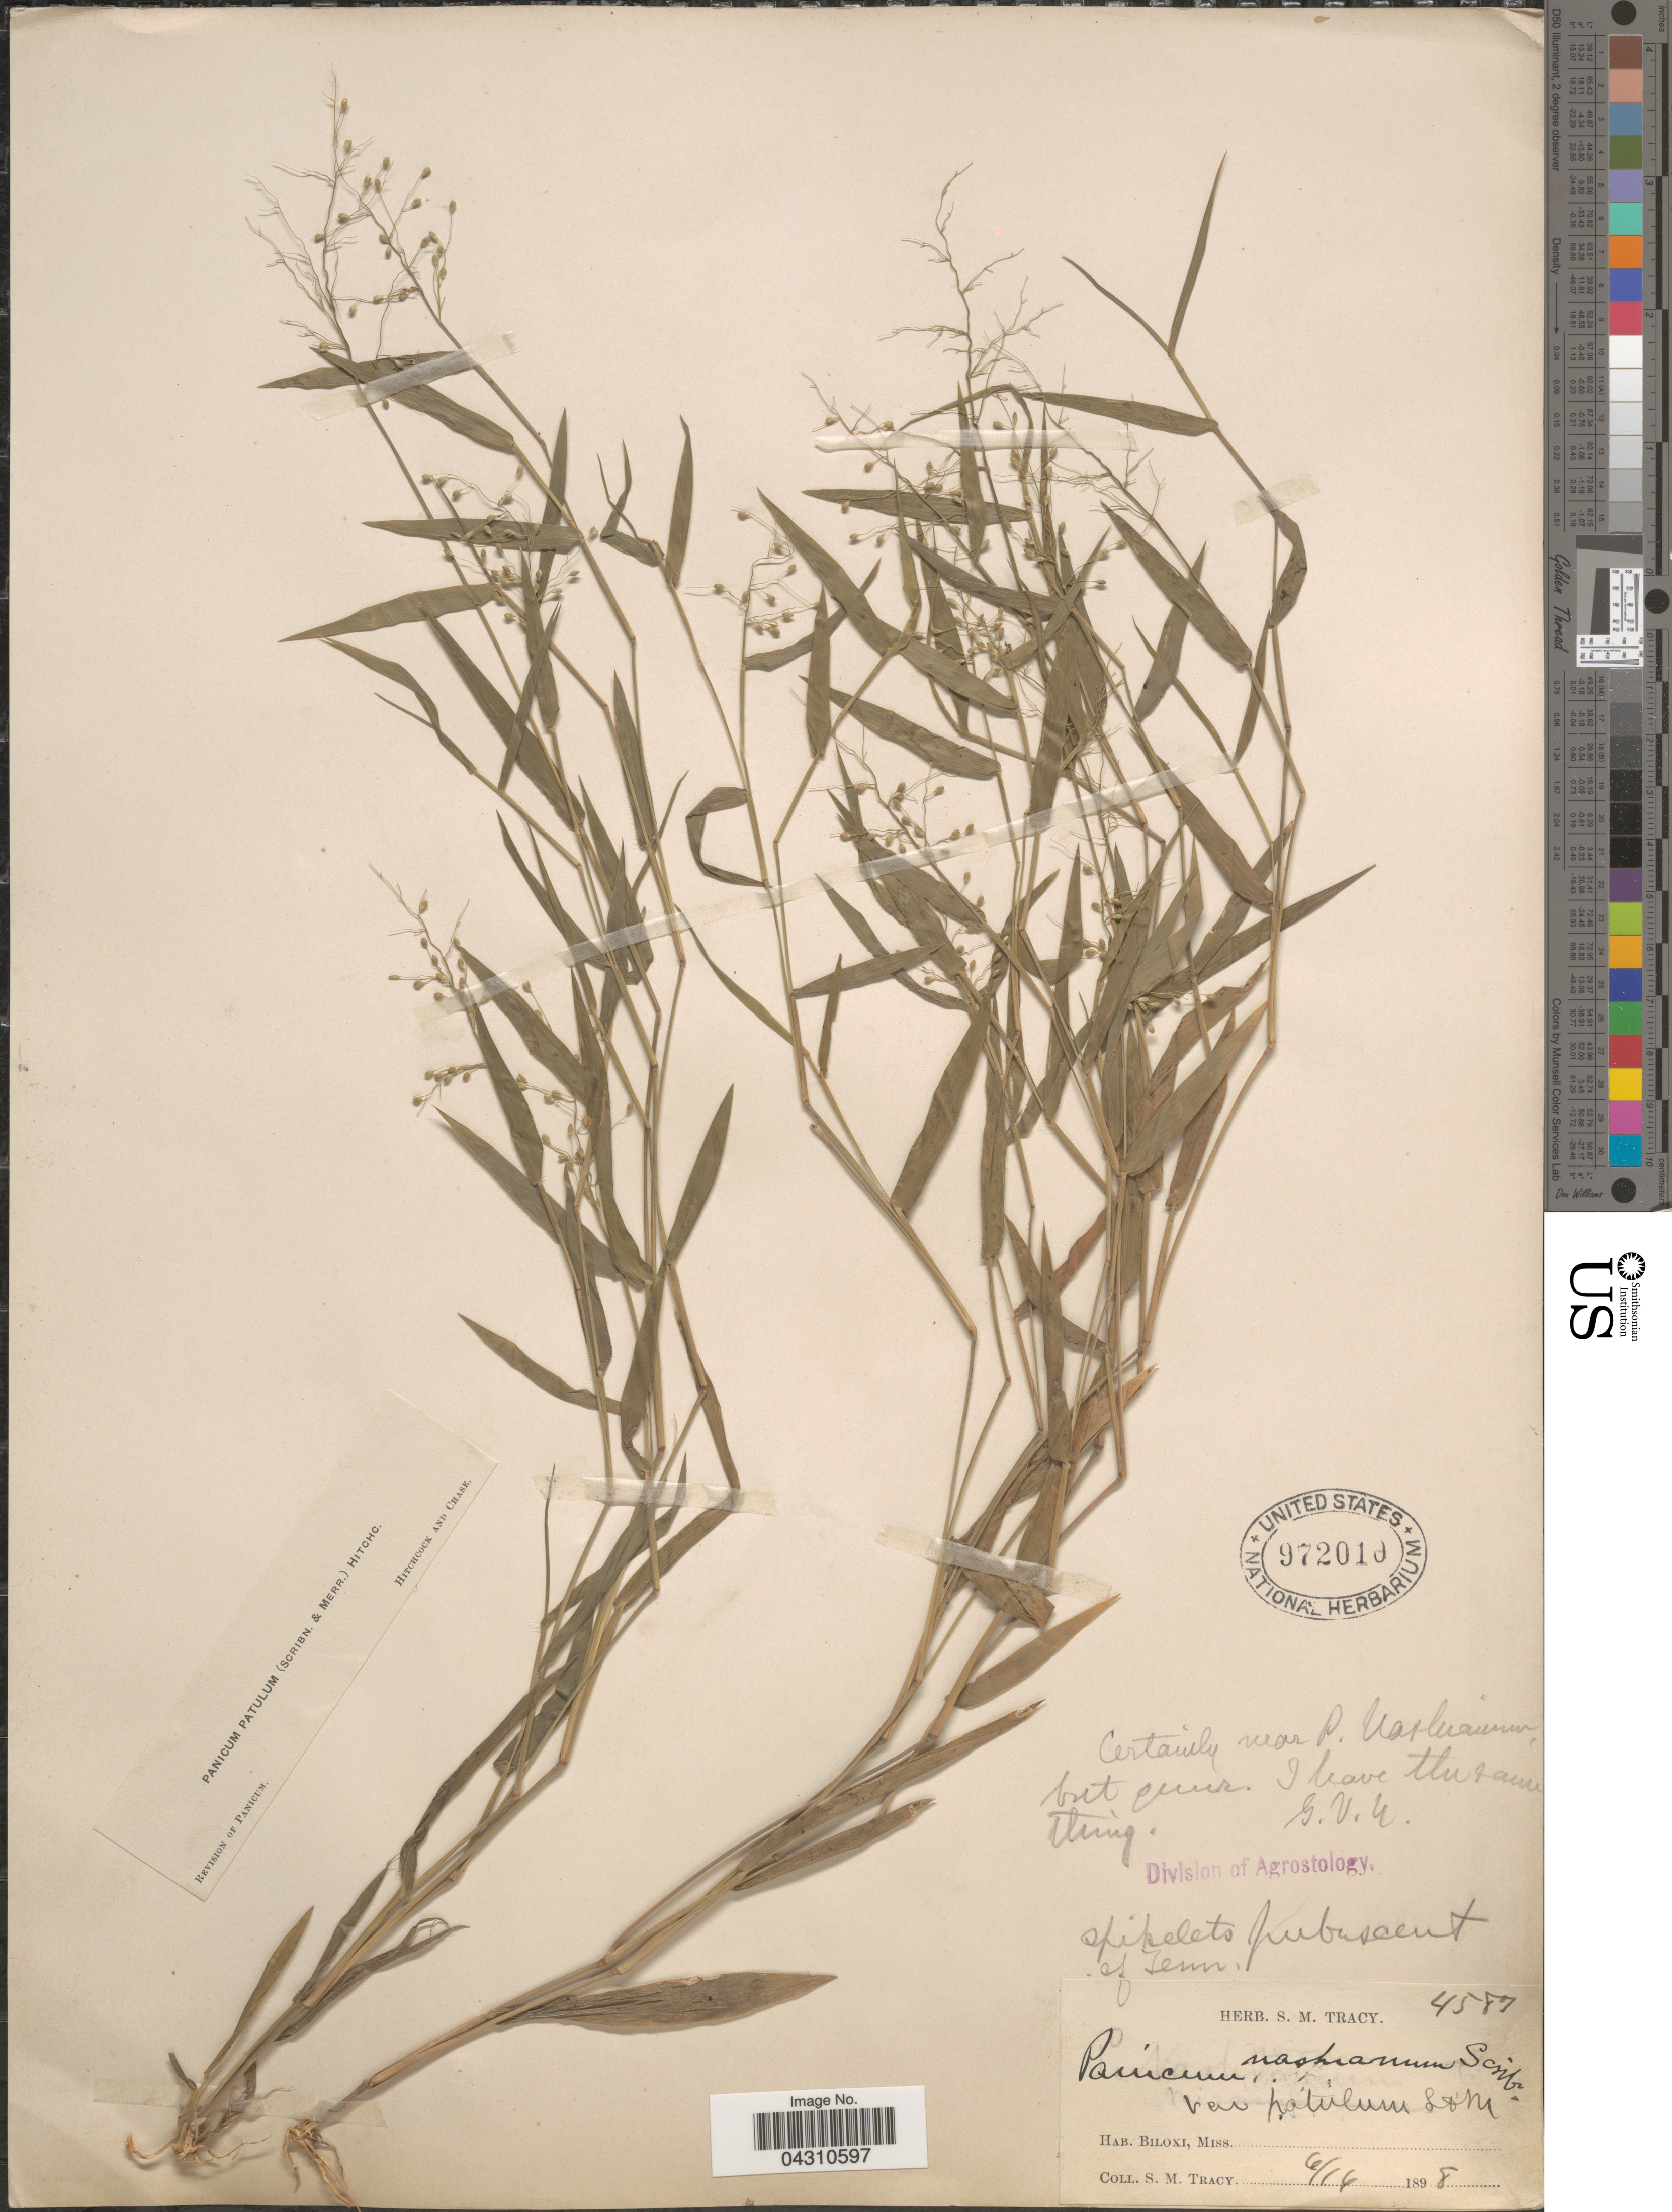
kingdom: Plantae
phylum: Tracheophyta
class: Liliopsida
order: Poales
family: Poaceae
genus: Dichanthelium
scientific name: Dichanthelium portoricense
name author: (Desv. ex Ham.) B.F. Hansen & Wunderlin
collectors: S. M. Tracy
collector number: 4587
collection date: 1898-06-16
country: United States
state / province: Mississippi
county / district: Harrison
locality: Biloxi.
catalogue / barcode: US 972010